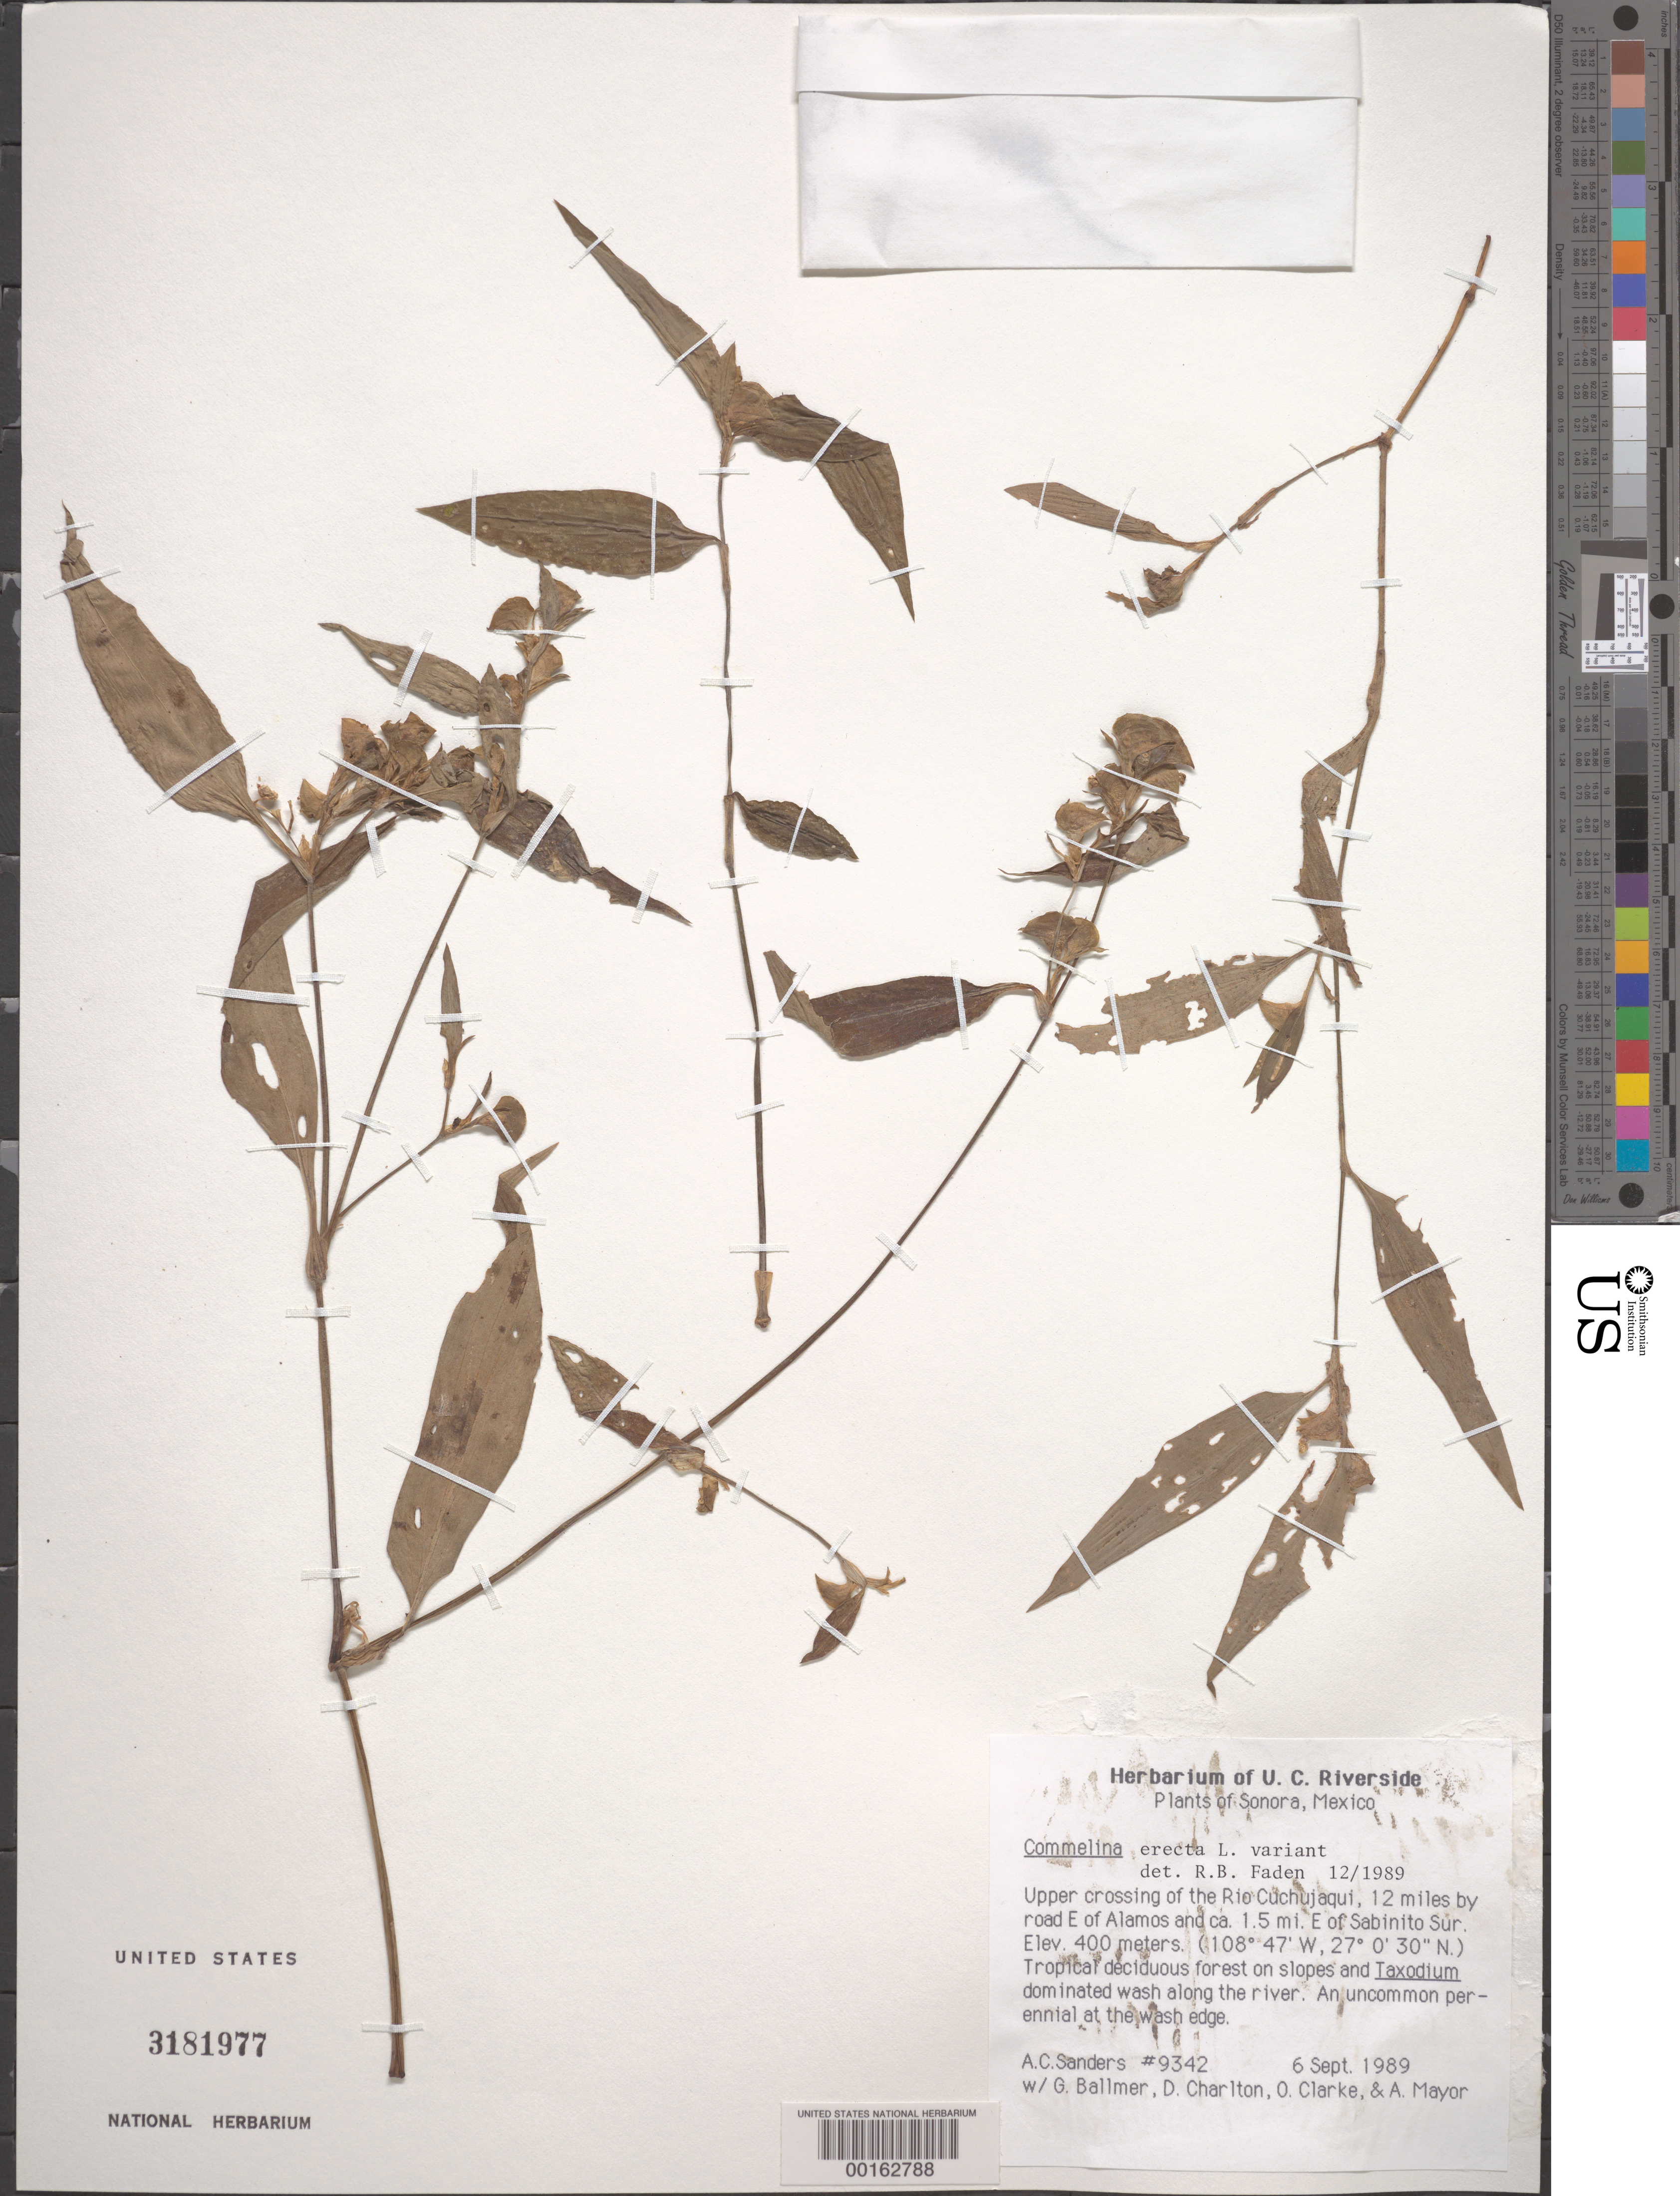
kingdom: Plantae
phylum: Tracheophyta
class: Liliopsida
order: Commelinales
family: Commelinaceae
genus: Commelina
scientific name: Commelina erecta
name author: L.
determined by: Faden, Robert B., (US), Smithsonian Institution - National Museum of Natural History (UNITED STATES)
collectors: A. Sanders, G. Ballmer, D. Charlton, O. Clarke & A. Mayor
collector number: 9342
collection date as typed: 06 Sep 1989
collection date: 1989-09-06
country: Mexico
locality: Rio cuchujaqui, 12 mi E of Alamos, 1.5 mi E of sabinito sur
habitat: Tropical deciduous forest on slopes along the river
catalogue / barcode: US 3181977